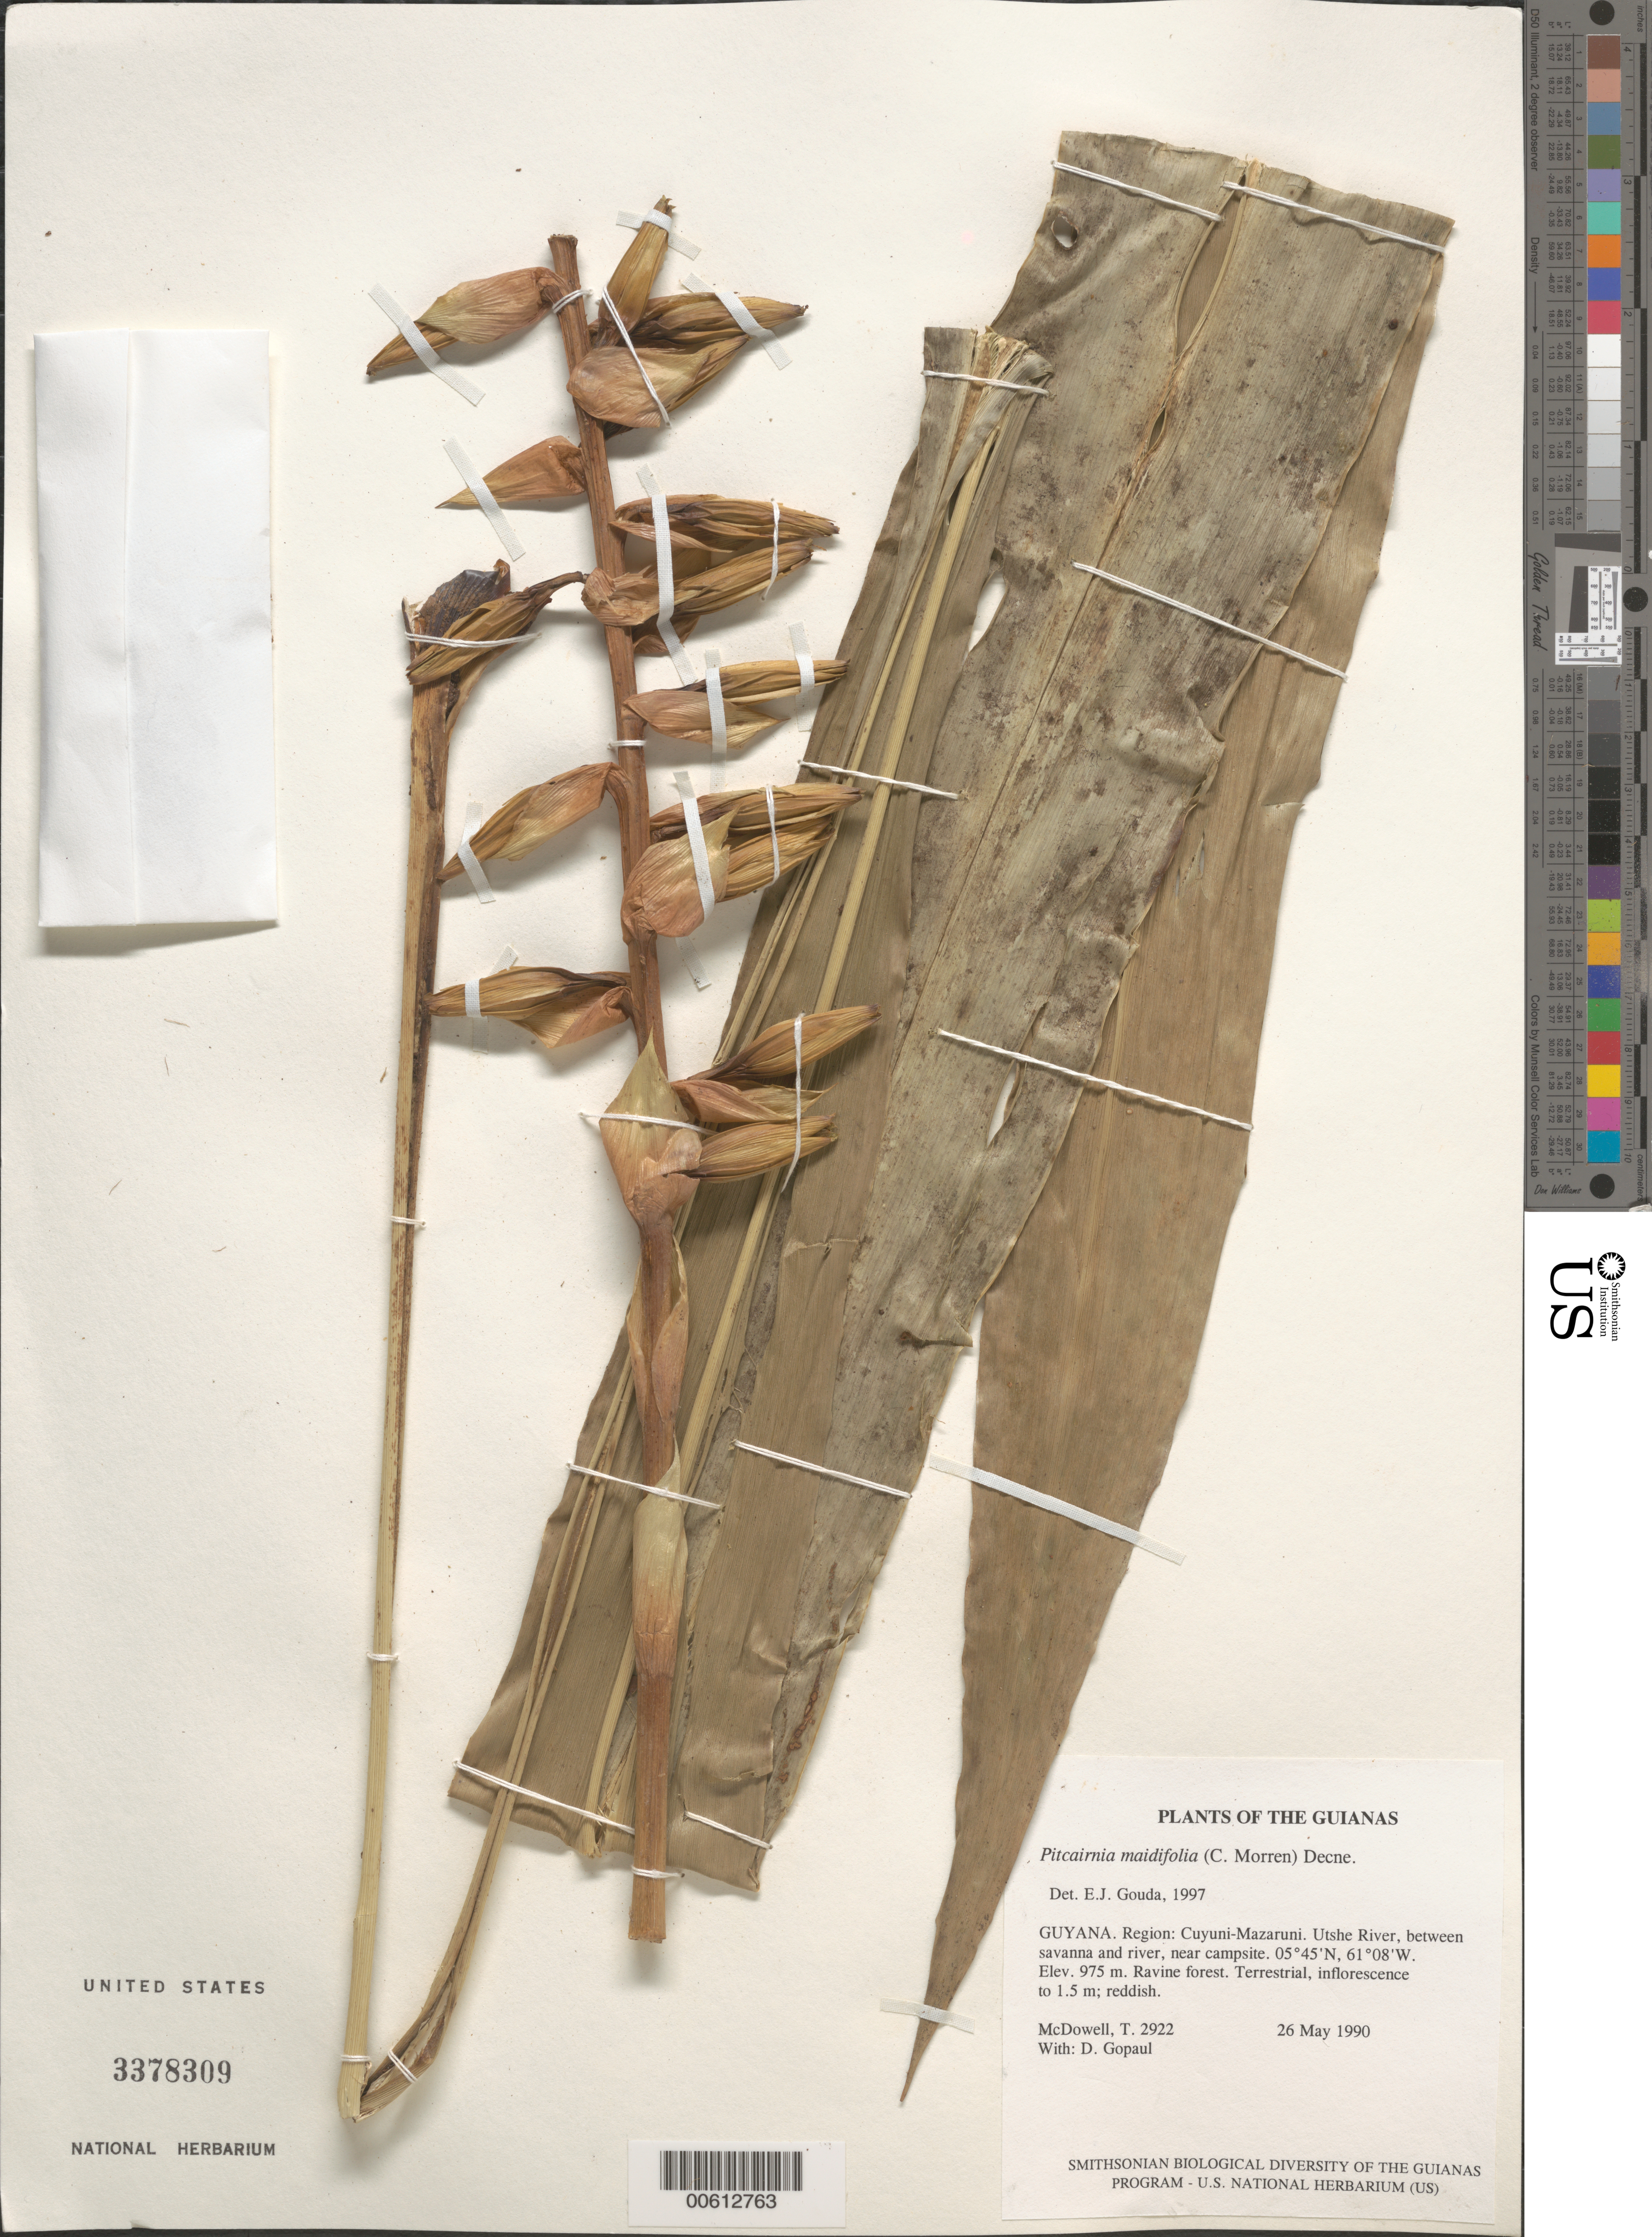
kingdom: Plantae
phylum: Tracheophyta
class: Liliopsida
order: Poales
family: Bromeliaceae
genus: Pitcairnia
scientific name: Pitcairnia maidifolia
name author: (C. Morren) Decne. ex Planch.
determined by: Gouda, E. J.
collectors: T. McDowell & D. Gopaul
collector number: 2922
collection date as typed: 26 May 1990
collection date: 1990-05-26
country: Guyana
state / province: Cuyuni-Mazaruni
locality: Utshi River, between savanna and river, near Utshi campsite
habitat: Ravine forest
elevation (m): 975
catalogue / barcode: US 3378309